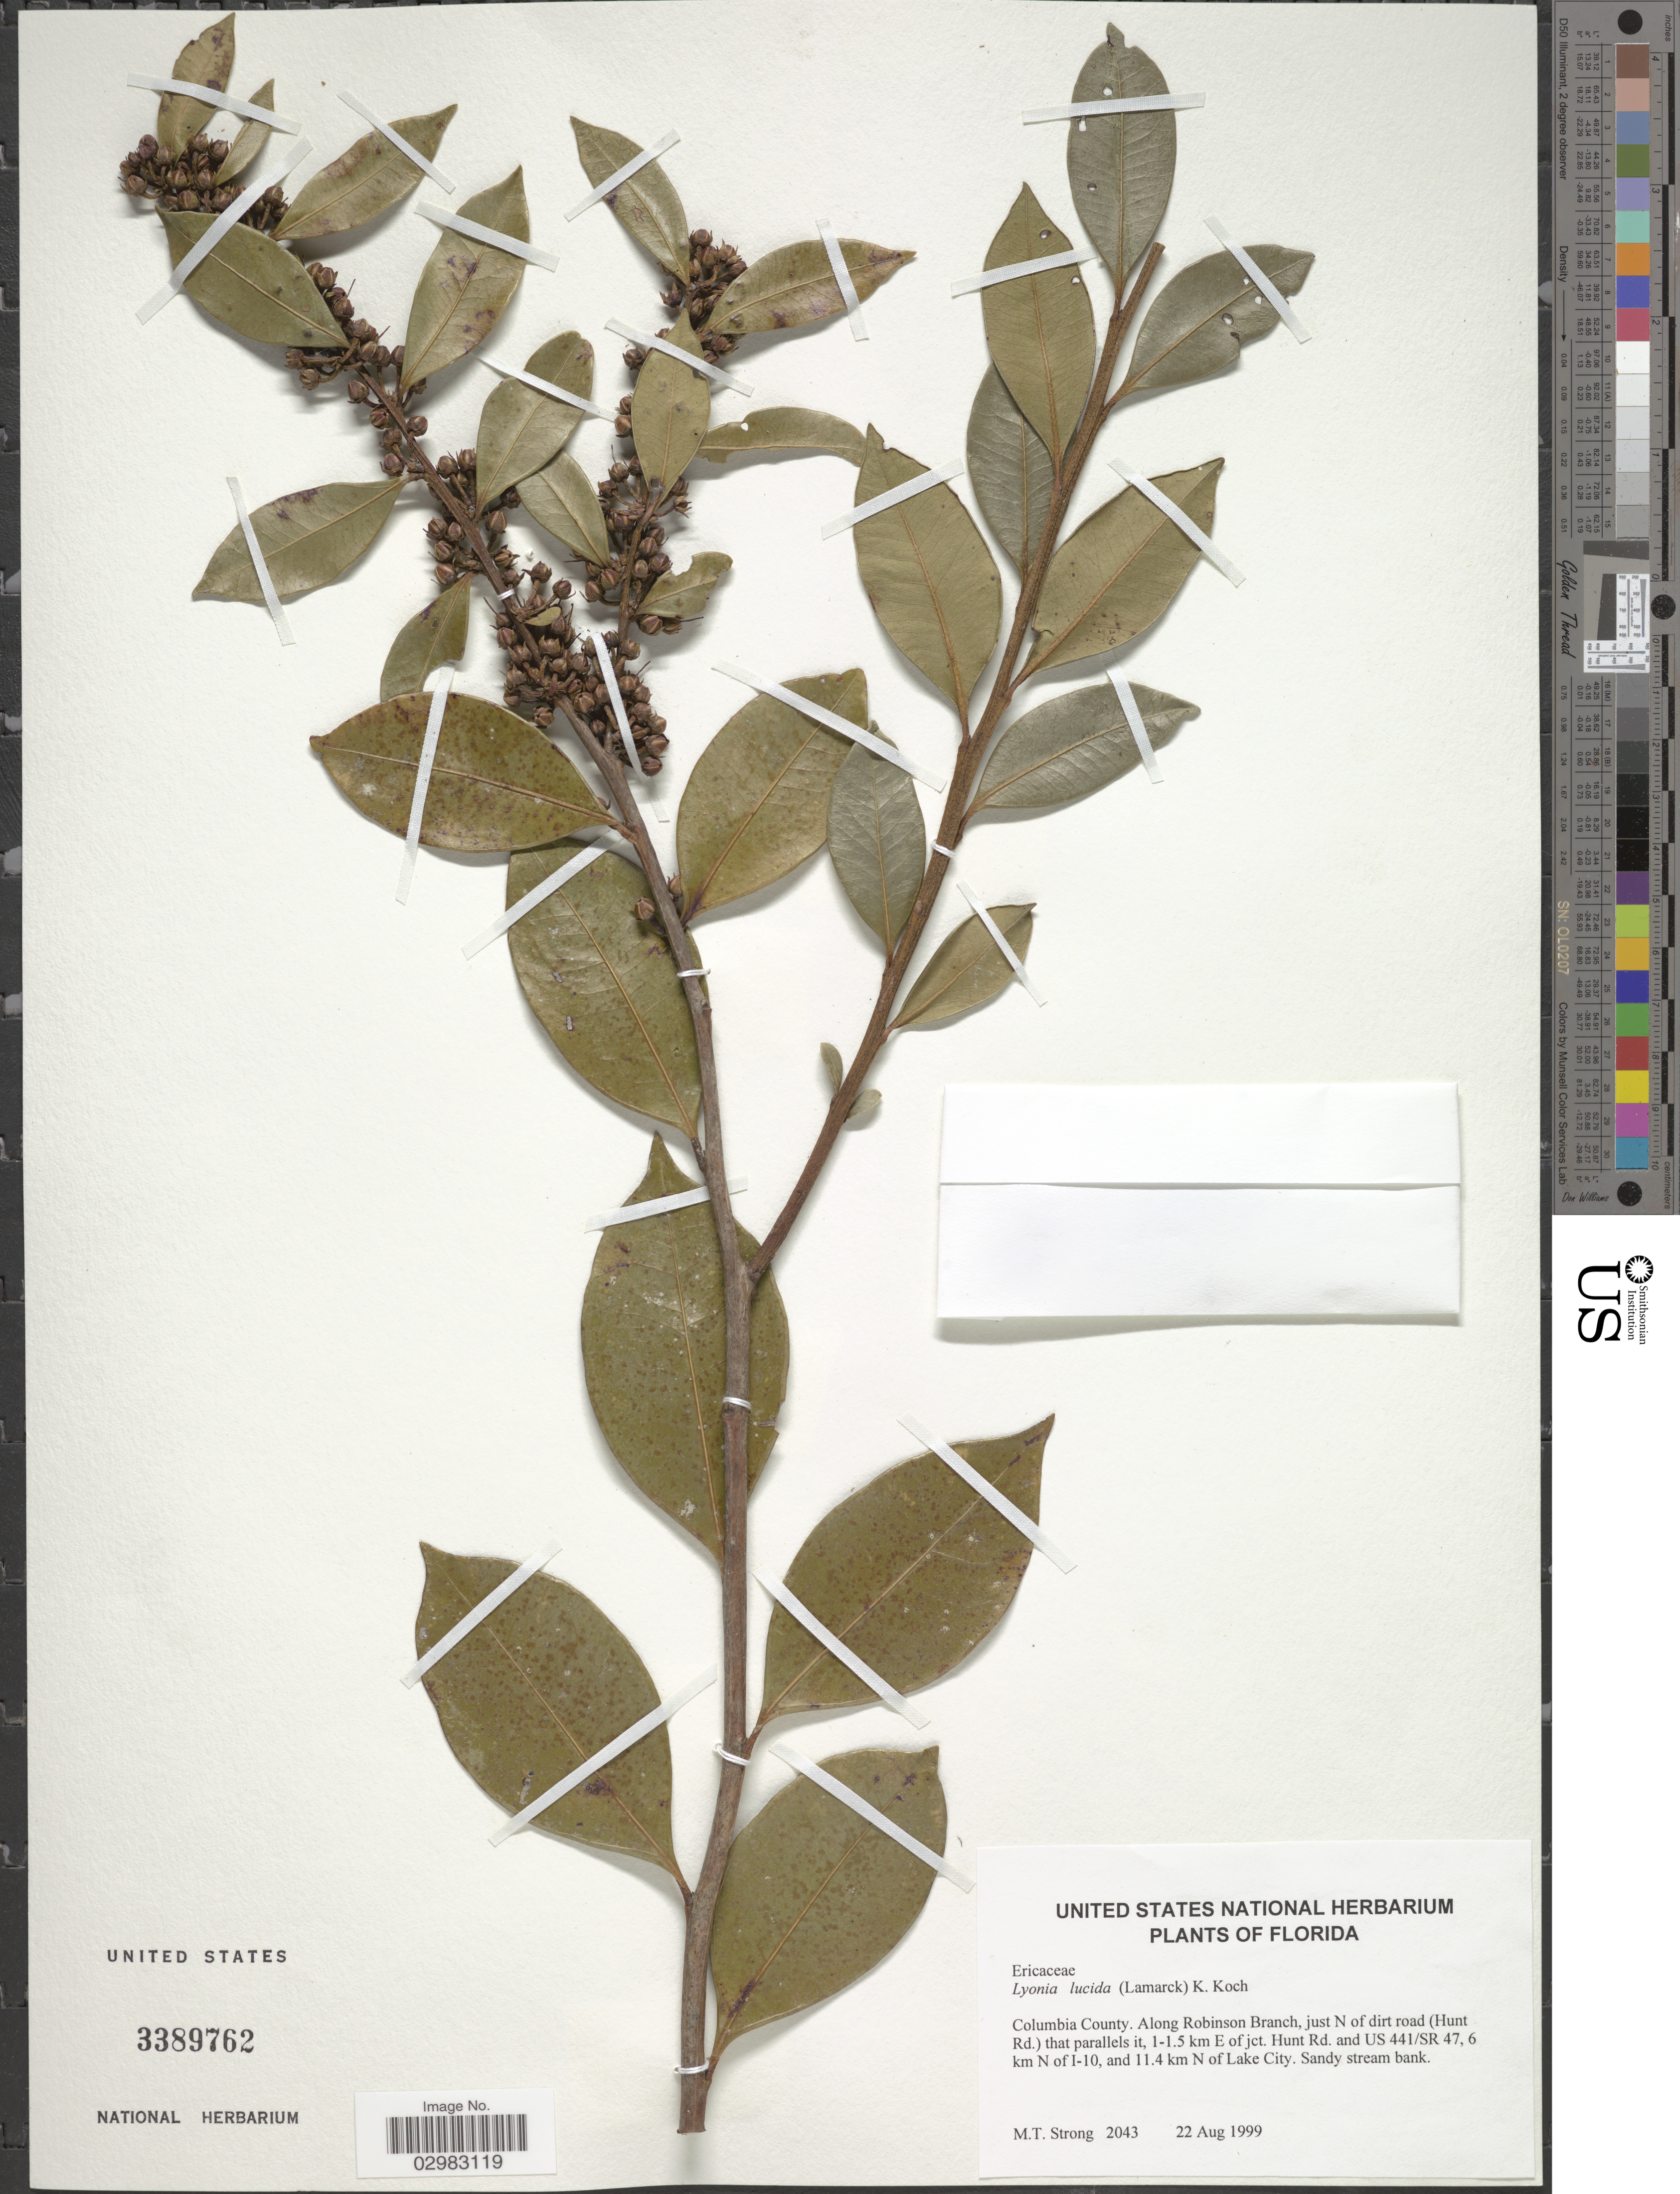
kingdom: Plantae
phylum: Tracheophyta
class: Magnoliopsida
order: Ericales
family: Ericaceae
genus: Lyonia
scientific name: Lyonia lucida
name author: K. Koch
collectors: M. T. Strong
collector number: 2043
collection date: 1999-08-22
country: United States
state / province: Florida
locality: Columbia County. Along Robinson Branch, just N of dirt road (Hunt Rd.) that parallels it, 1-1.5 km E of jct. Hunt Rd. and US441/ SR 47.6 km N of I-10, and 11.4 km N of Lake City.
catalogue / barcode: US 3389762